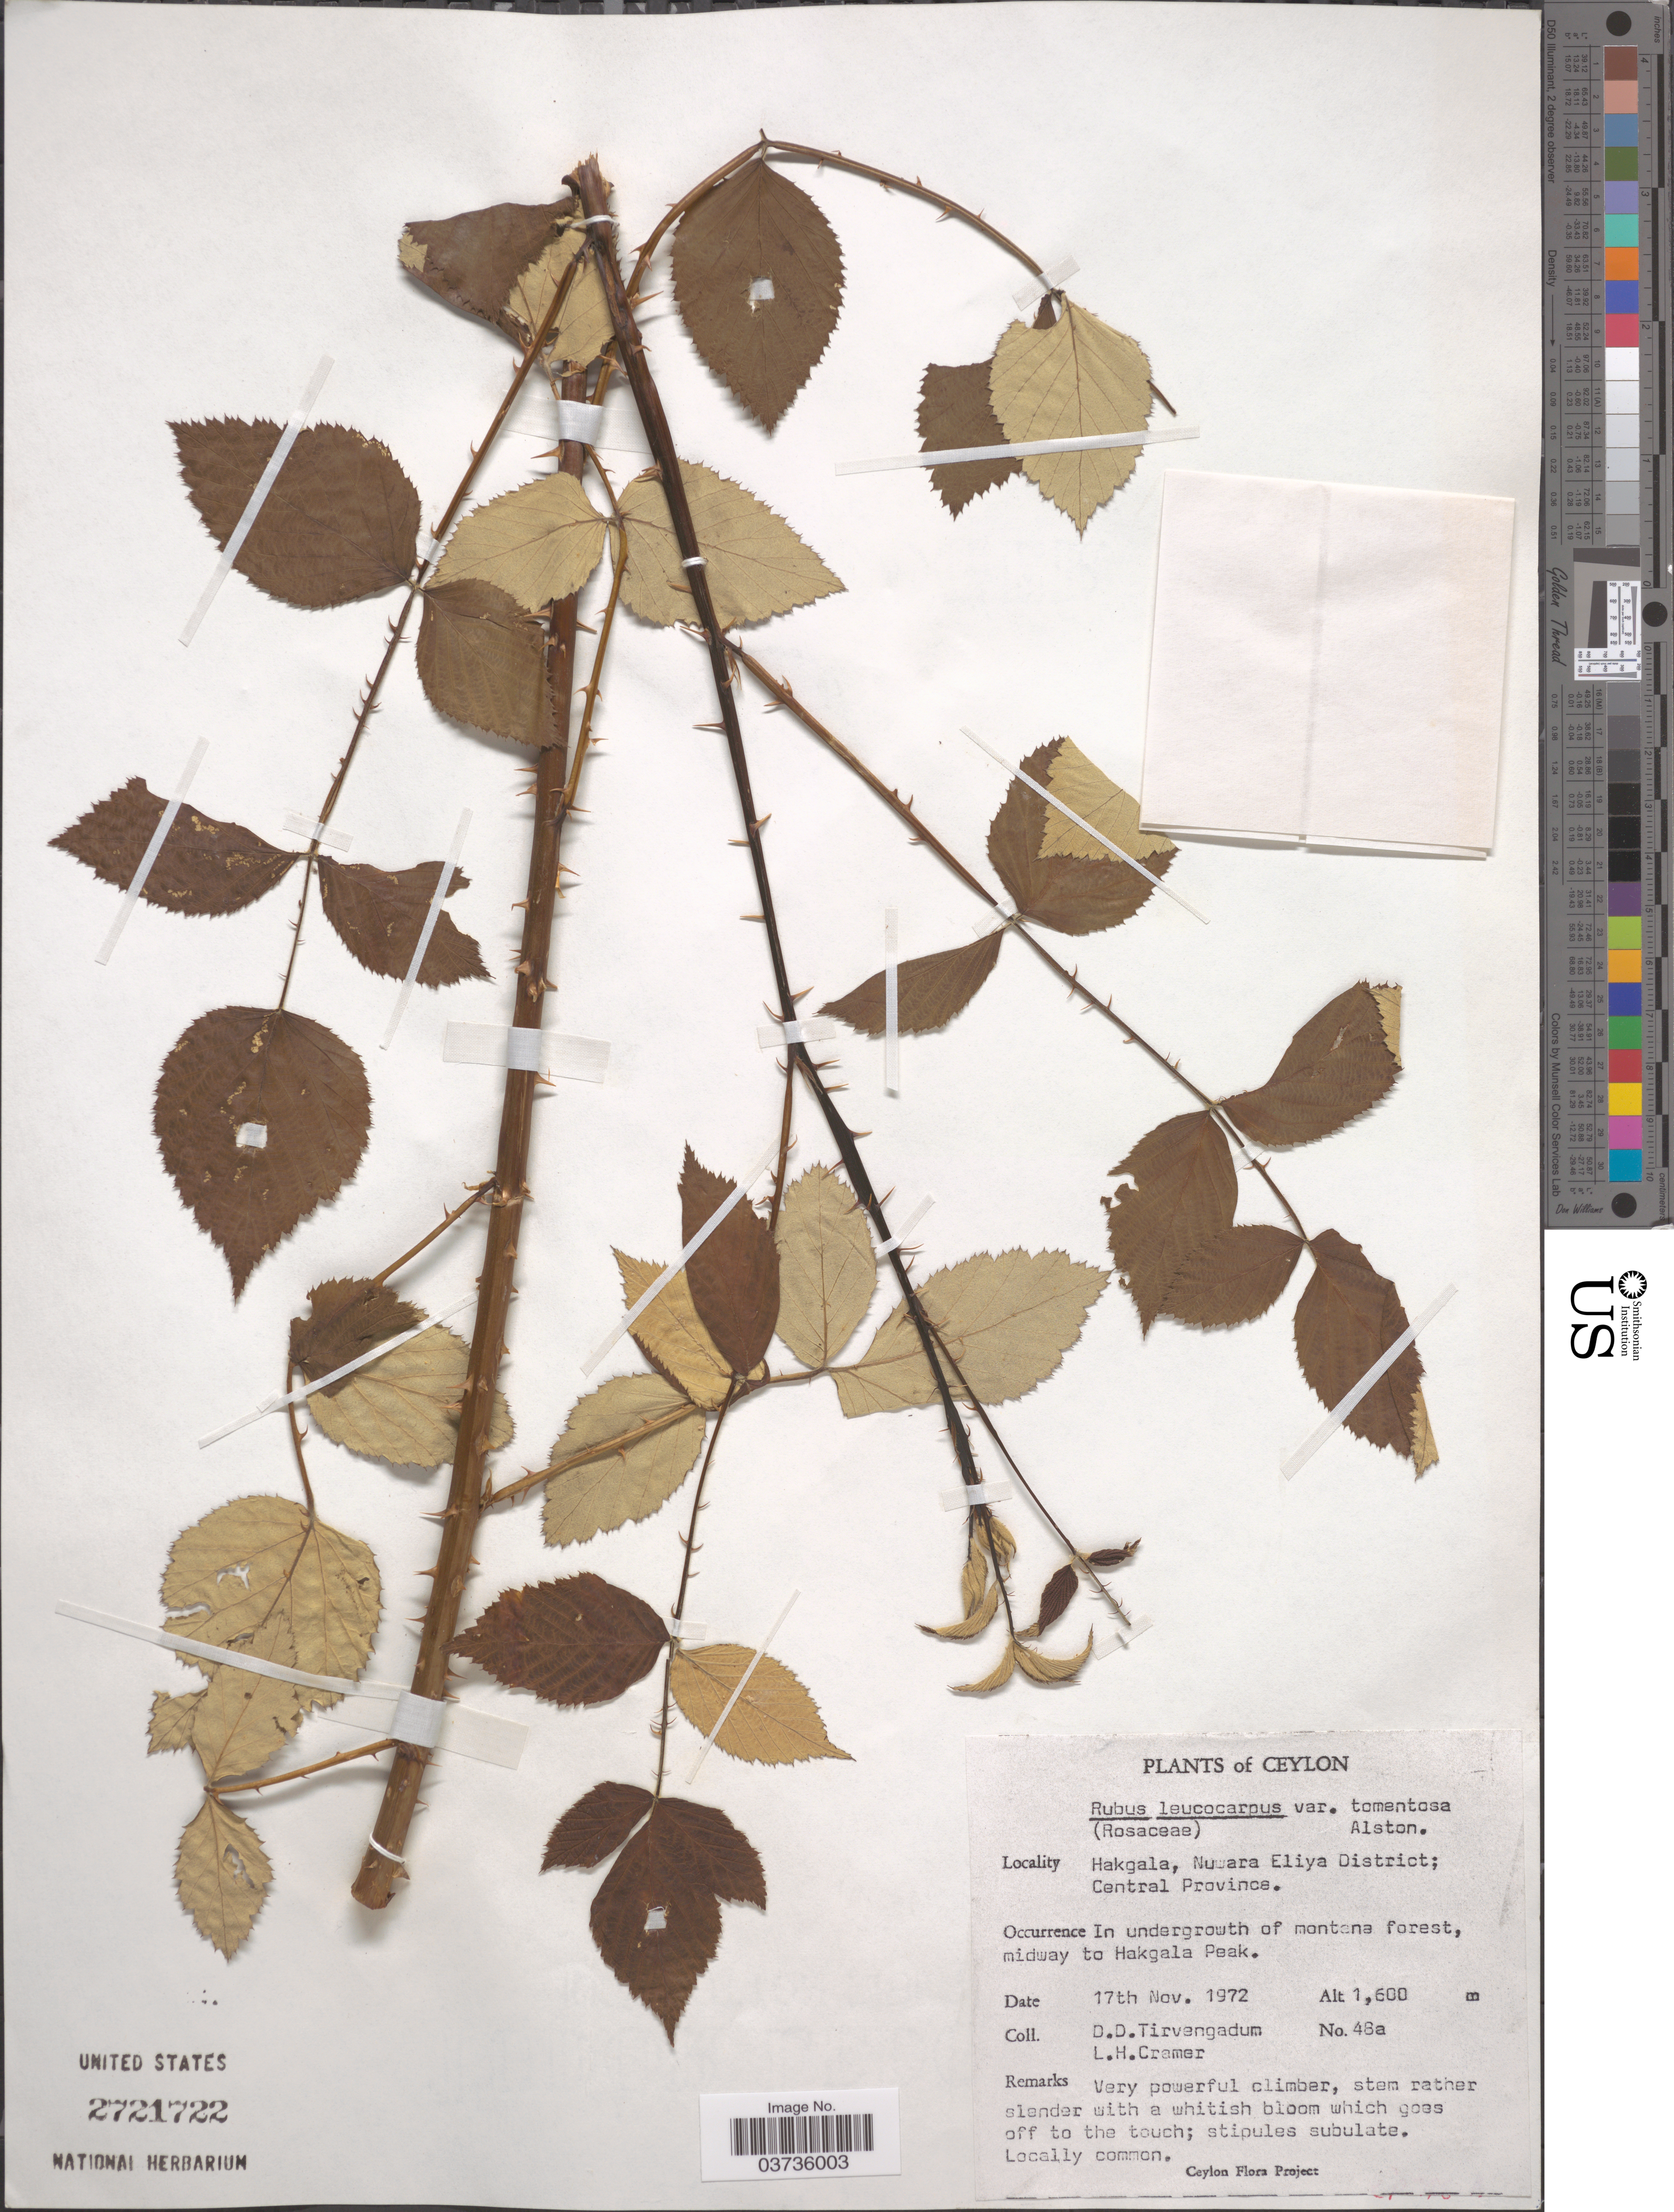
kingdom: Plantae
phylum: Tracheophyta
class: Magnoliopsida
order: Rosales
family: Rosaceae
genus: Rubus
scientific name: Rubus leucocarpus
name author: Arn.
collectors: D. Tirvengadum & L. H. Cramer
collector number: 48a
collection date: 1972-11-17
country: Sri Lanka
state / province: Central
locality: Ceylon. Hakgala, Nuwara Eliya District. In undergrowth of montana forest, midway to Hakgala Peak.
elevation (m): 1600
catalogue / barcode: US 2721722